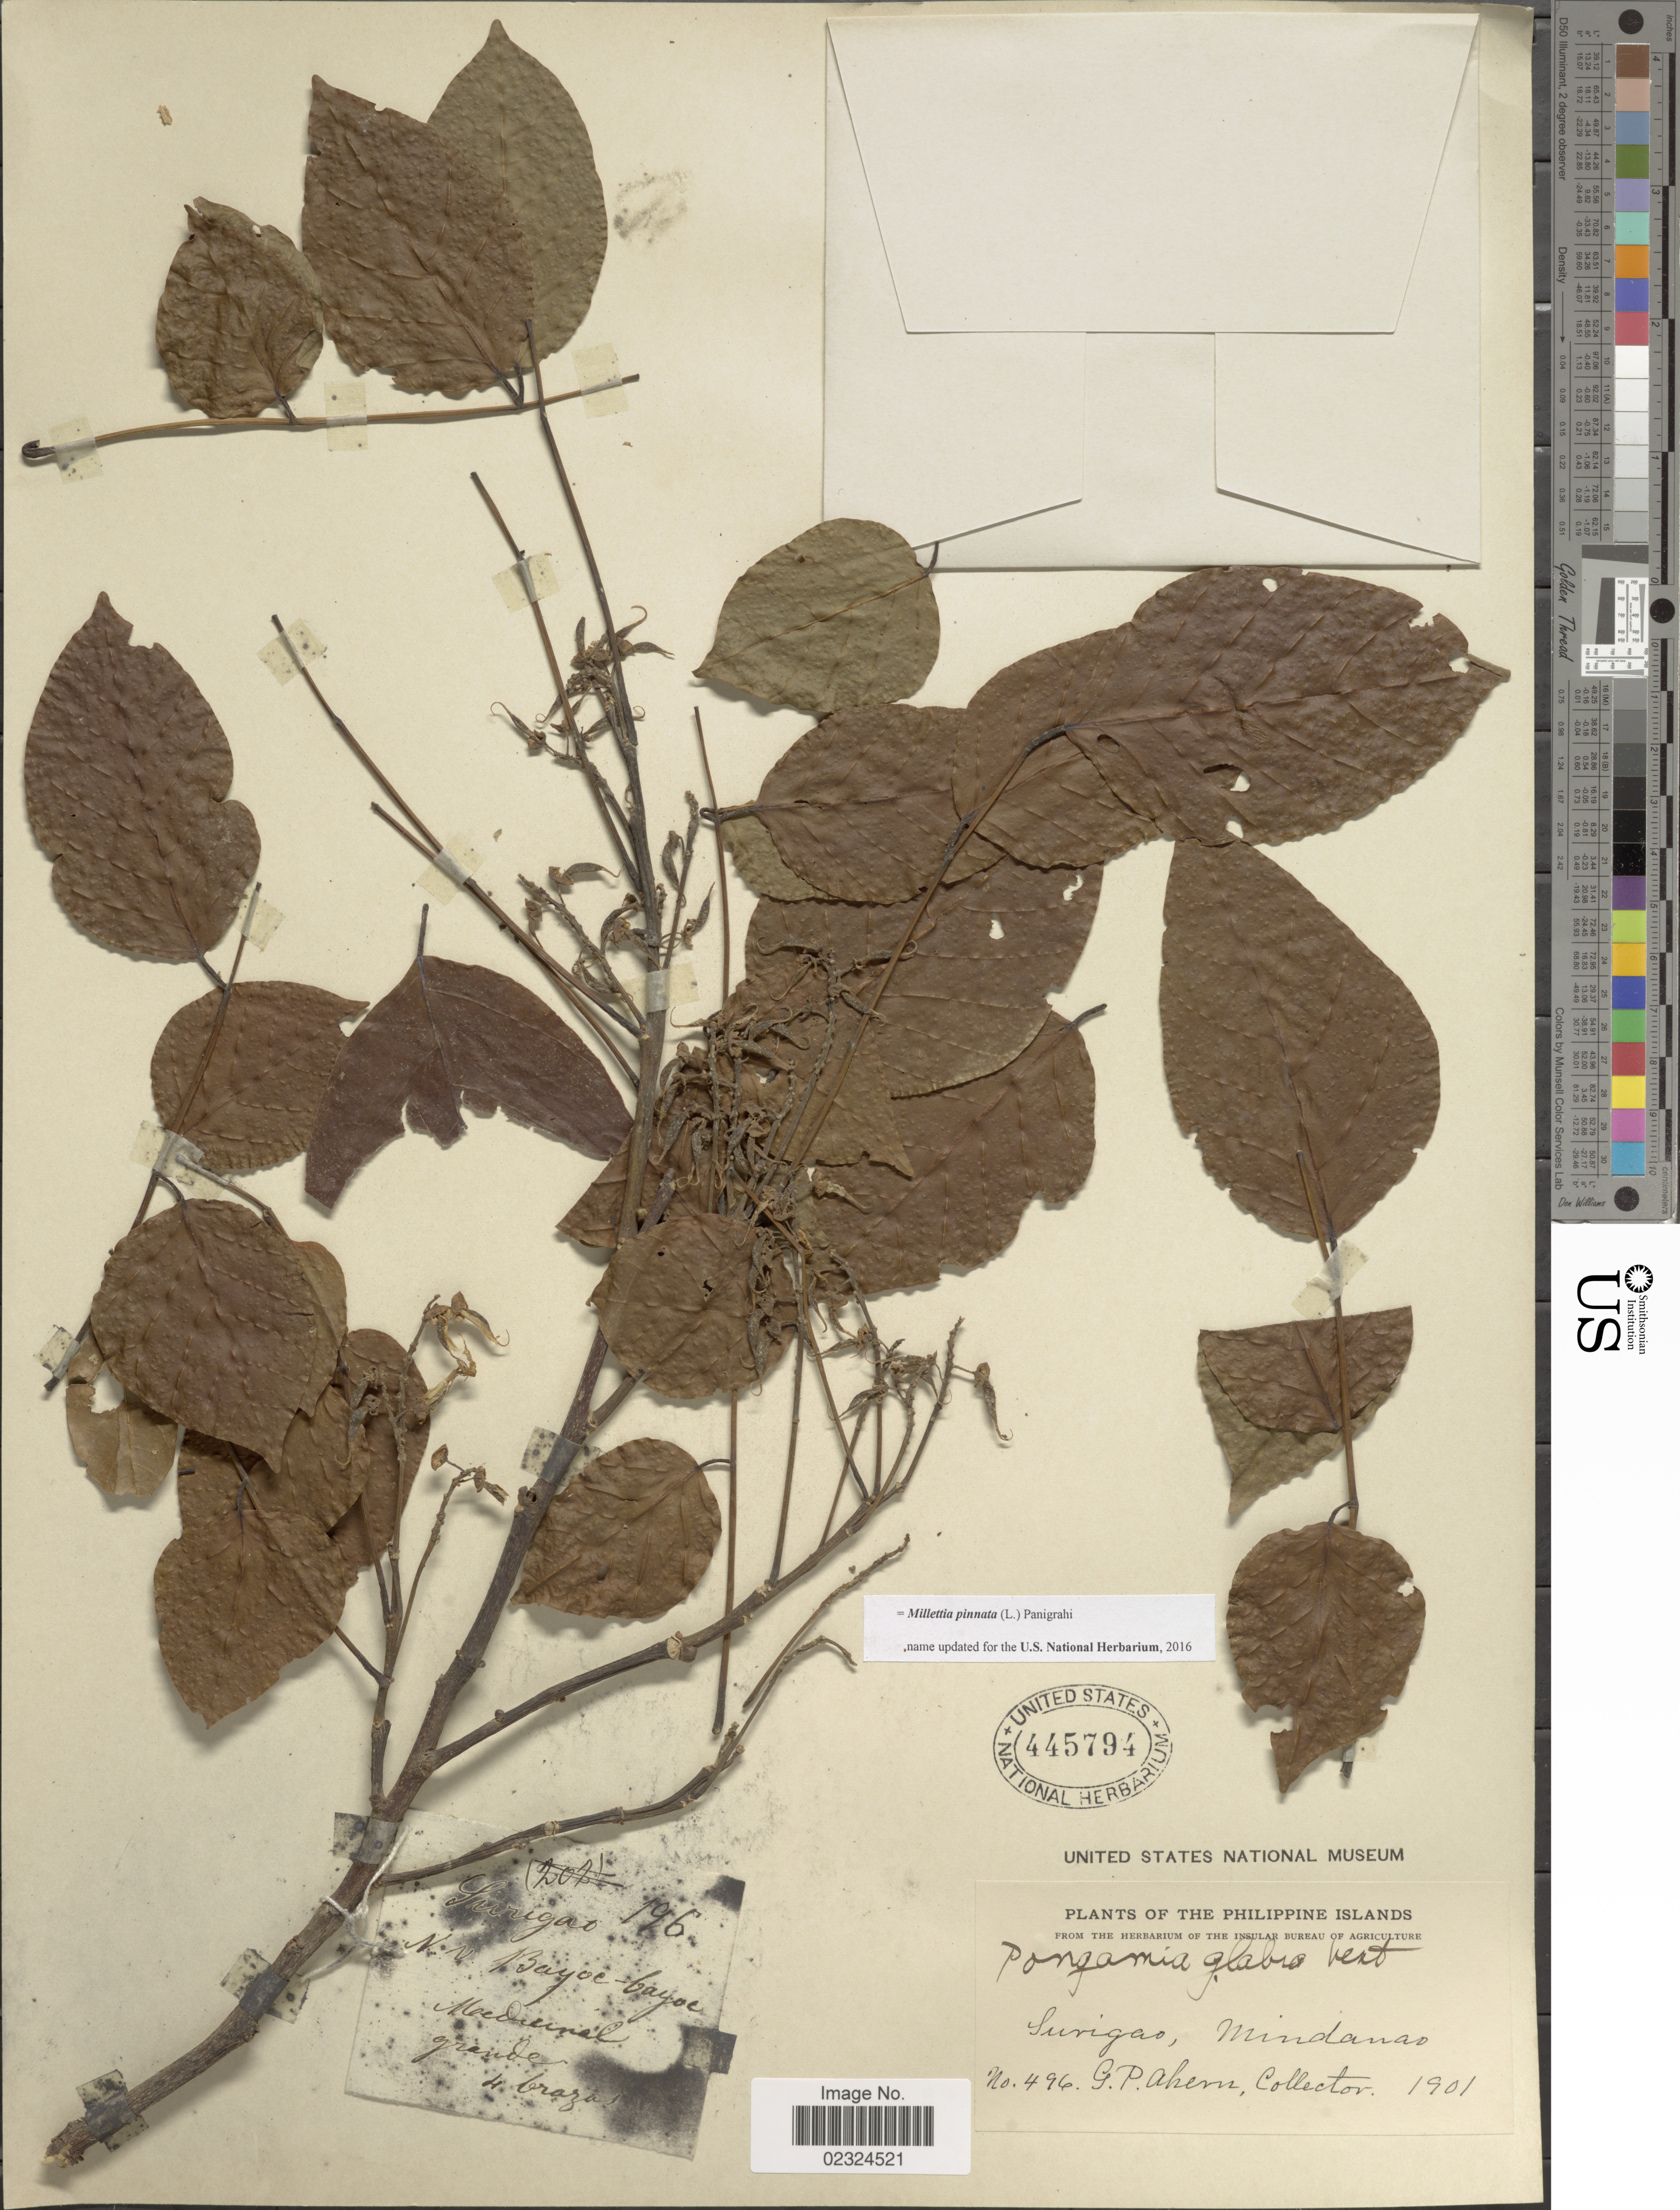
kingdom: Plantae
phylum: Tracheophyta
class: Magnoliopsida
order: Fabales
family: Fabaceae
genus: Millettia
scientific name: Millettia pinnata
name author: (L.) Panigrahi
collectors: G. Ahern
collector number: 496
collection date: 1901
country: Philippines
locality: Surigai, Mindanao. Philippine Islands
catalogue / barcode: US 445794